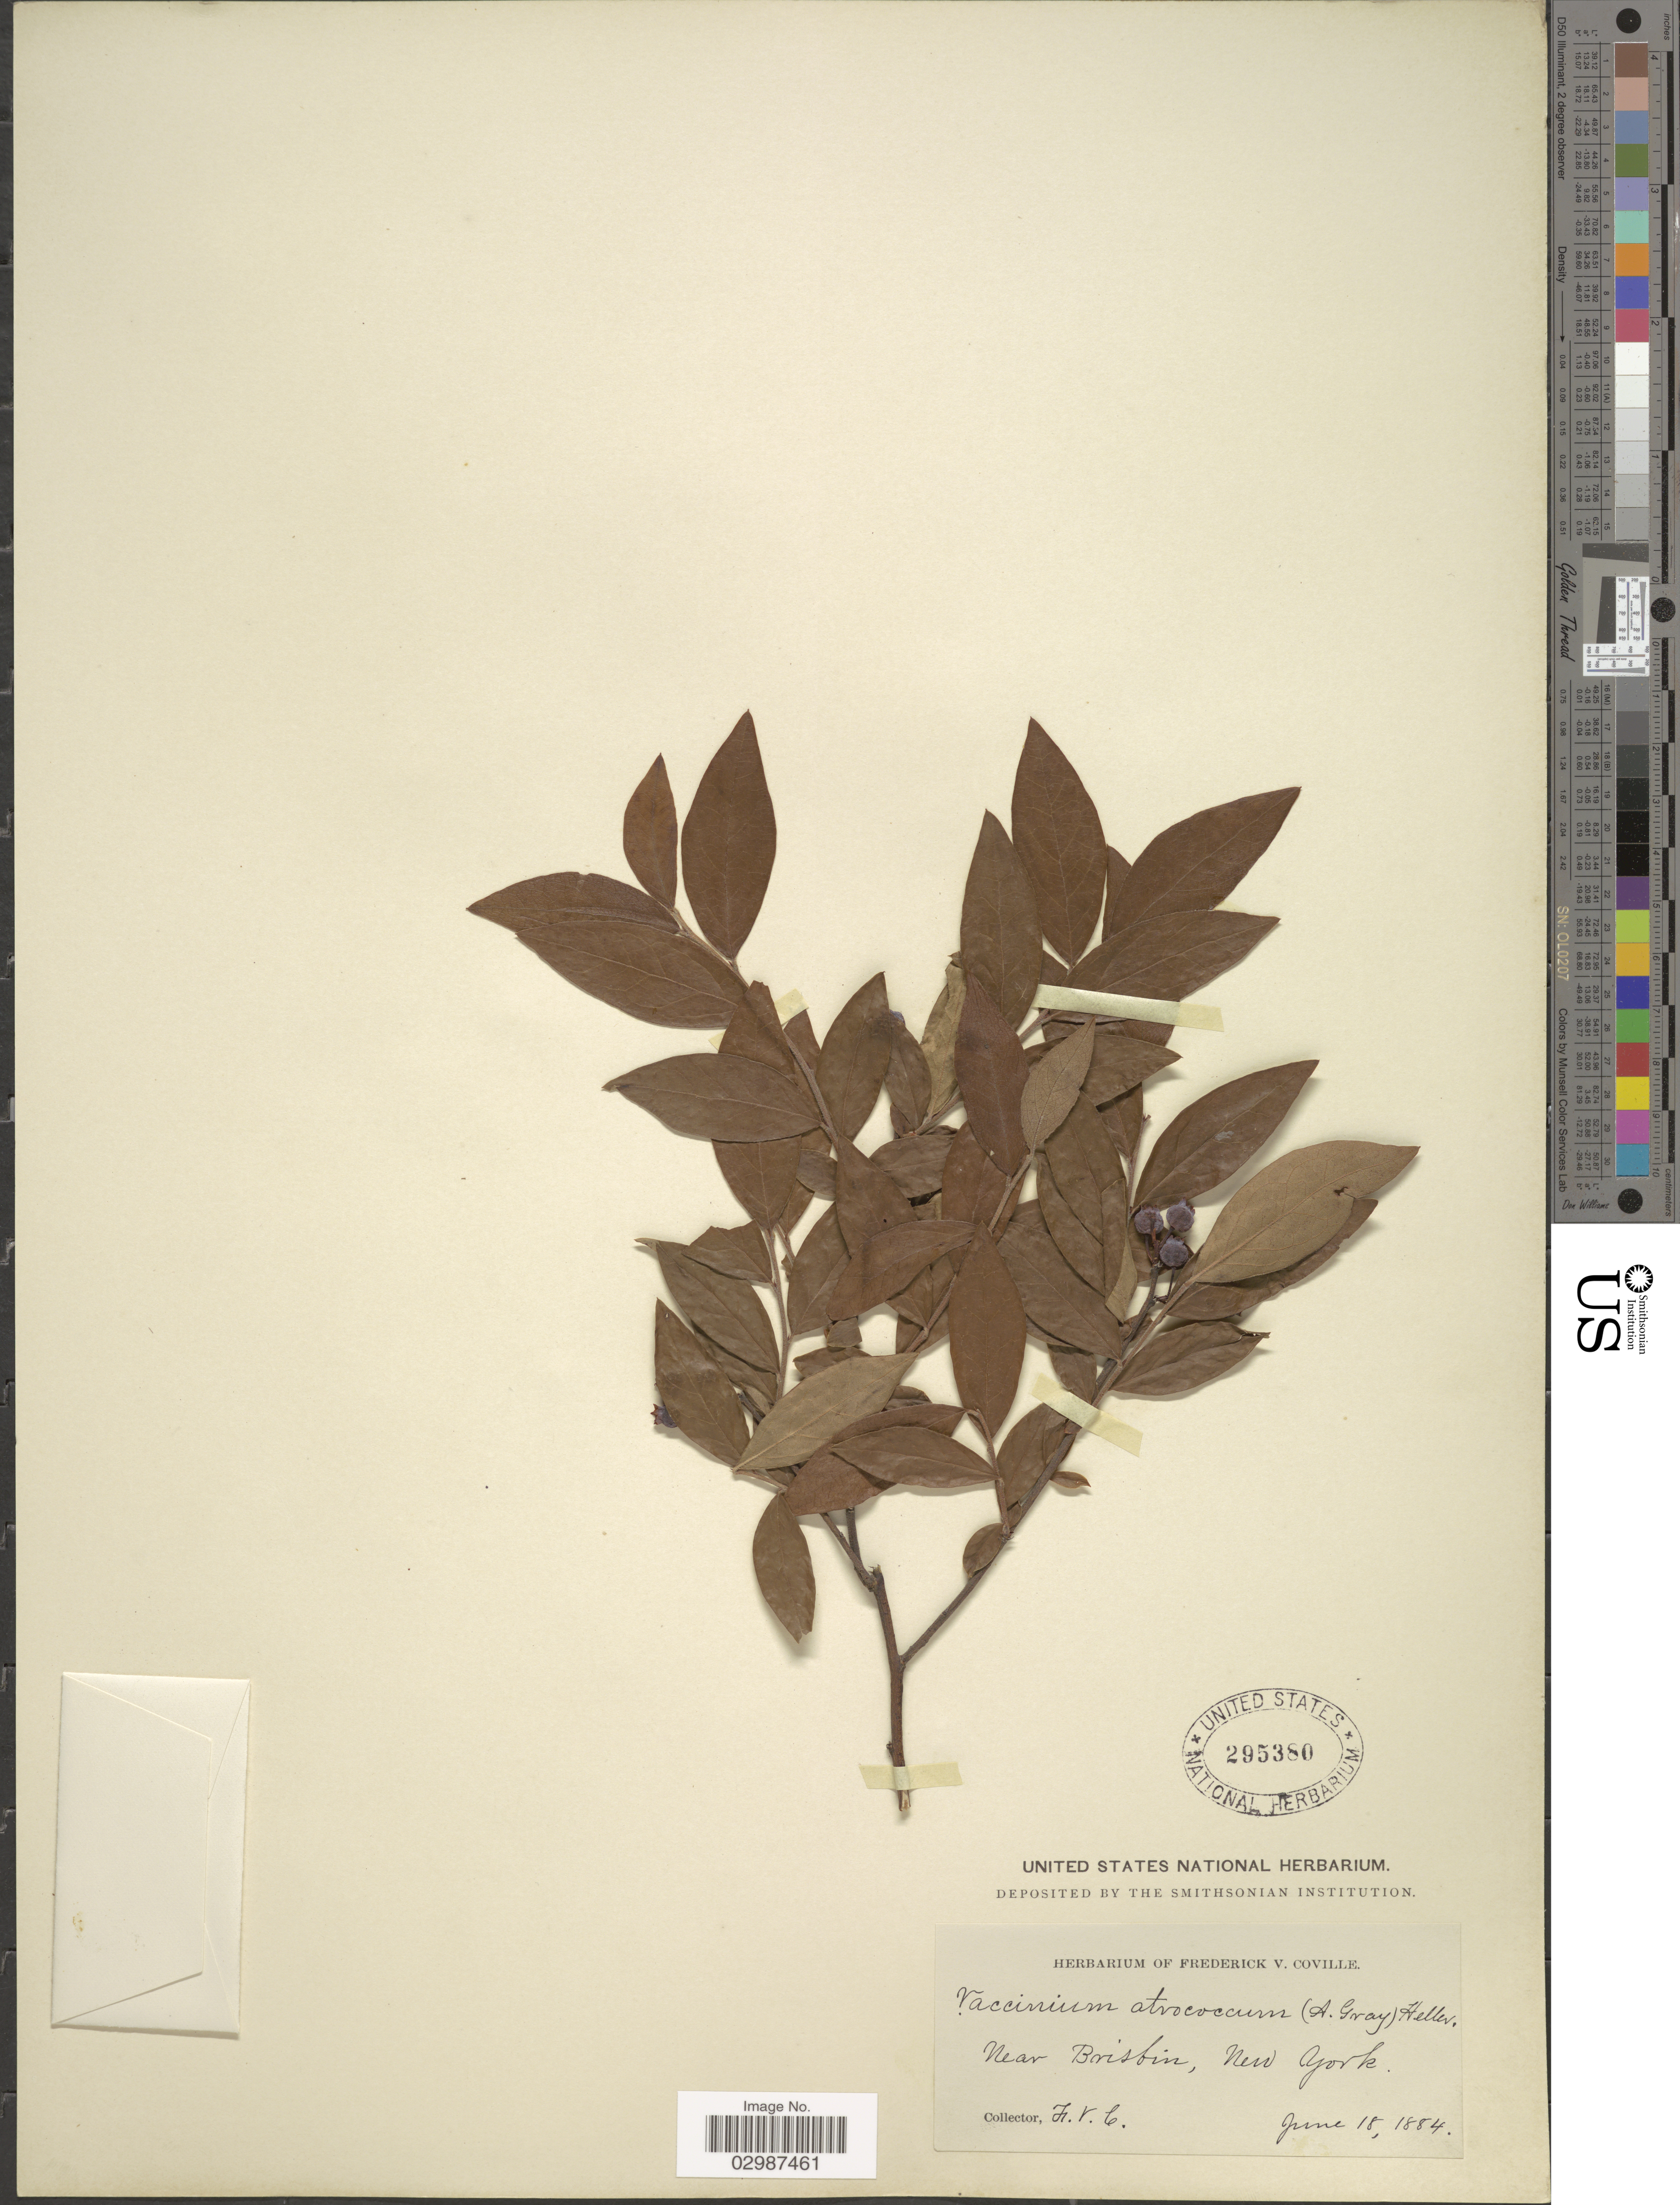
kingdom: Plantae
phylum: Tracheophyta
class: Magnoliopsida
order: Ericales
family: Ericaceae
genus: Vaccinium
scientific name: Vaccinium atrococcum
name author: (A. Gray) A. Heller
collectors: F. V. Coville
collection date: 1884-06-18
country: United States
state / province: New York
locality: Near Brisbin.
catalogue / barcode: US 295380